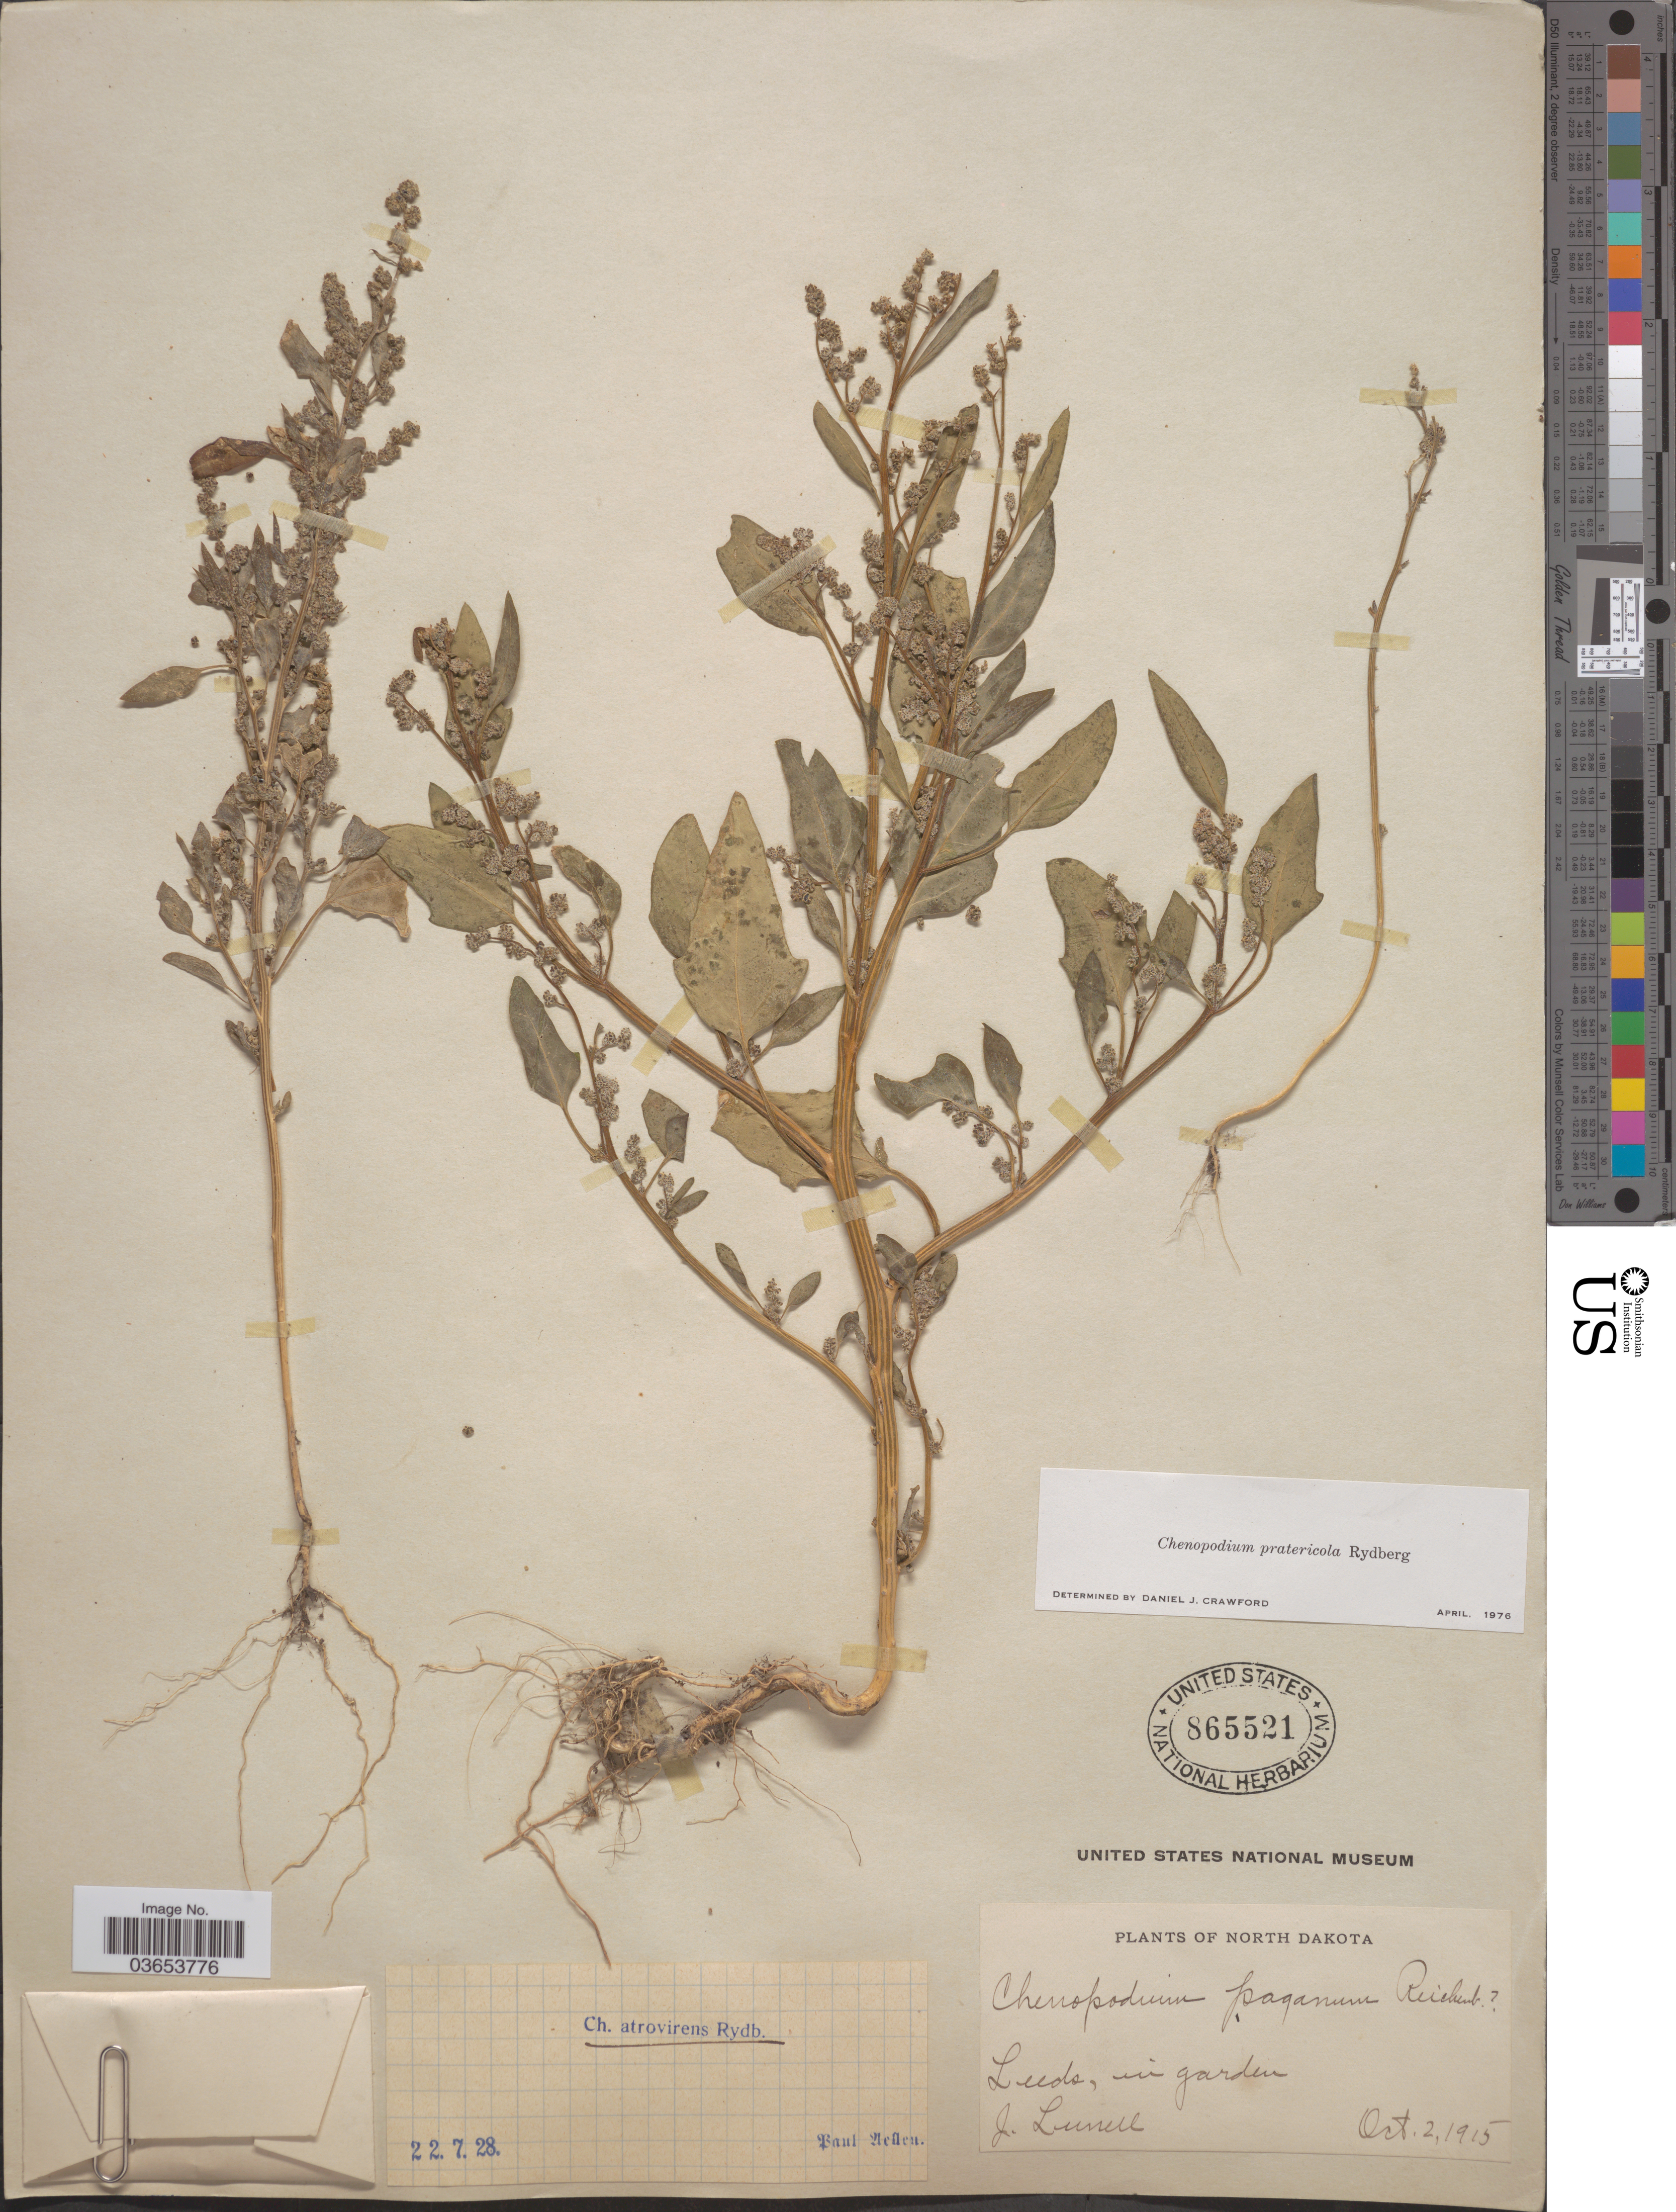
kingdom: Plantae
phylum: Tracheophyta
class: Magnoliopsida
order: Caryophyllales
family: Amaranthaceae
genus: Chenopodium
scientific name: Chenopodium pratericola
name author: Rydb.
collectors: J. Lundell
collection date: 1915-10-02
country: United States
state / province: North Dakota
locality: Leeds, in garden.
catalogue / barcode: US 865521